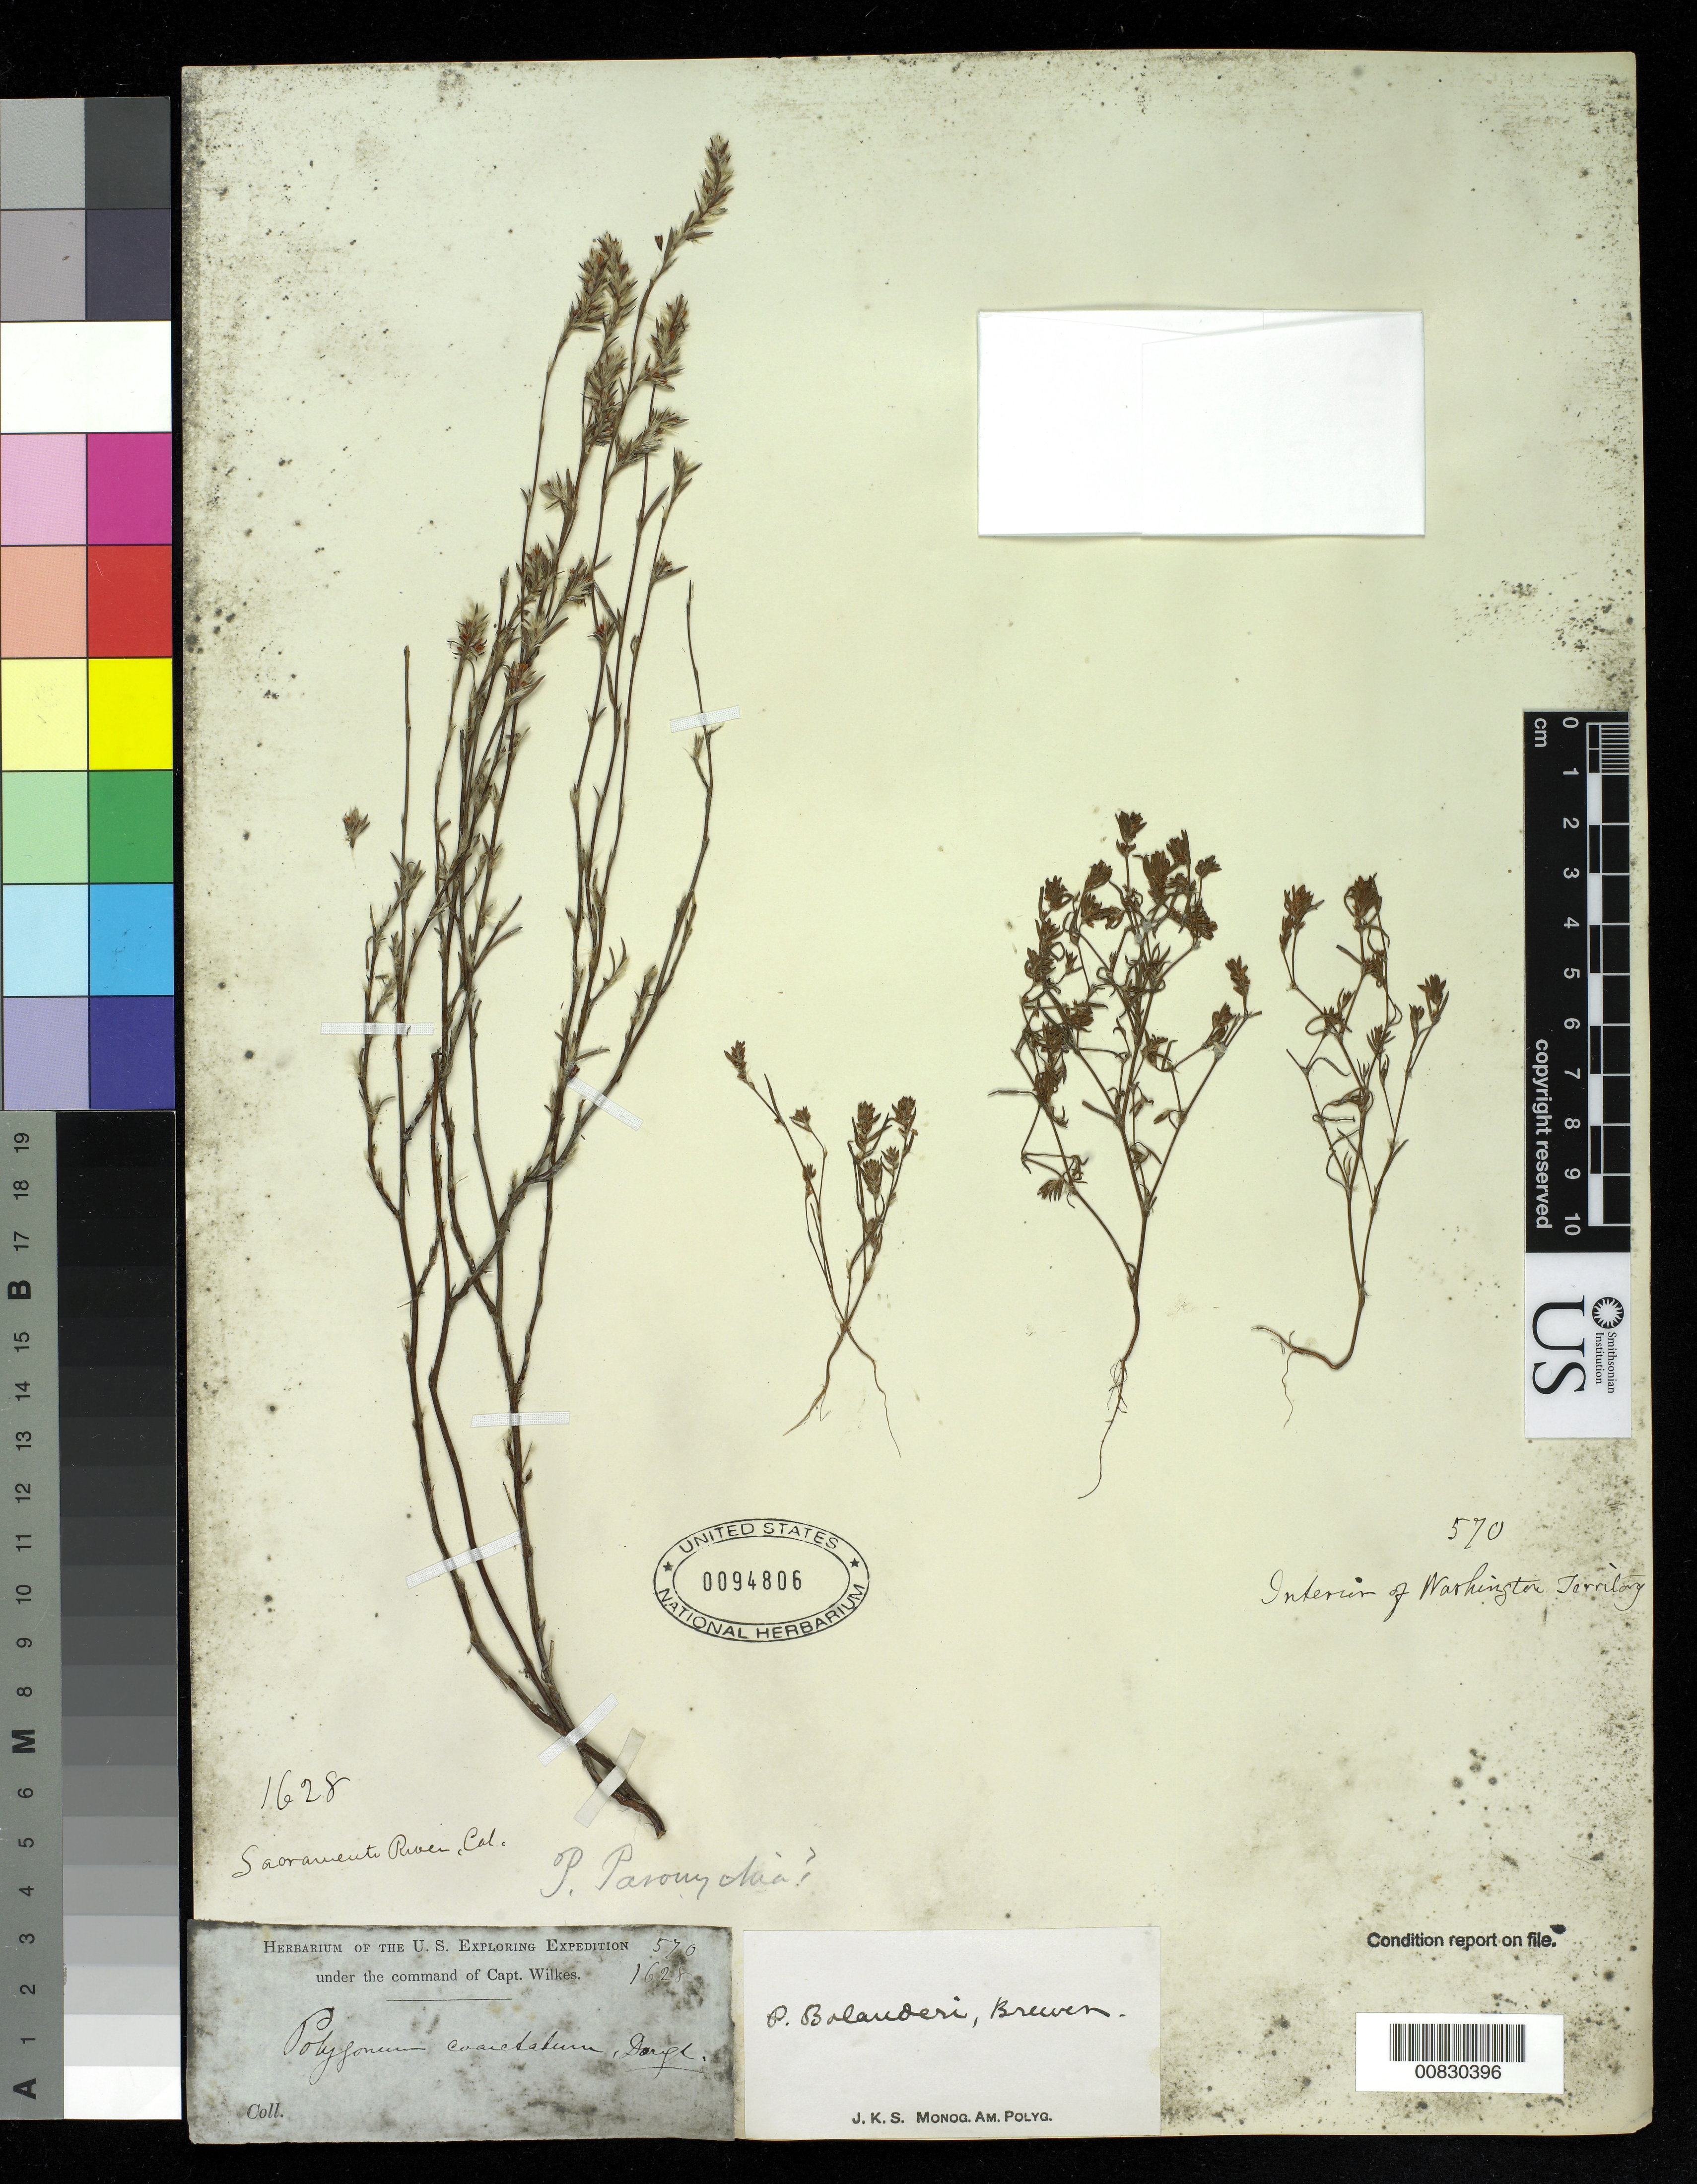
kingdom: Plantae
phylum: Tracheophyta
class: Magnoliopsida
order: Caryophyllales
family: Polygonaceae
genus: Polygonum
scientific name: Polygonum bolanderi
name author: W.H. Brewer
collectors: Wilkes Explor. Exped.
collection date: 1838/1842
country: United States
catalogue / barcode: US 94806